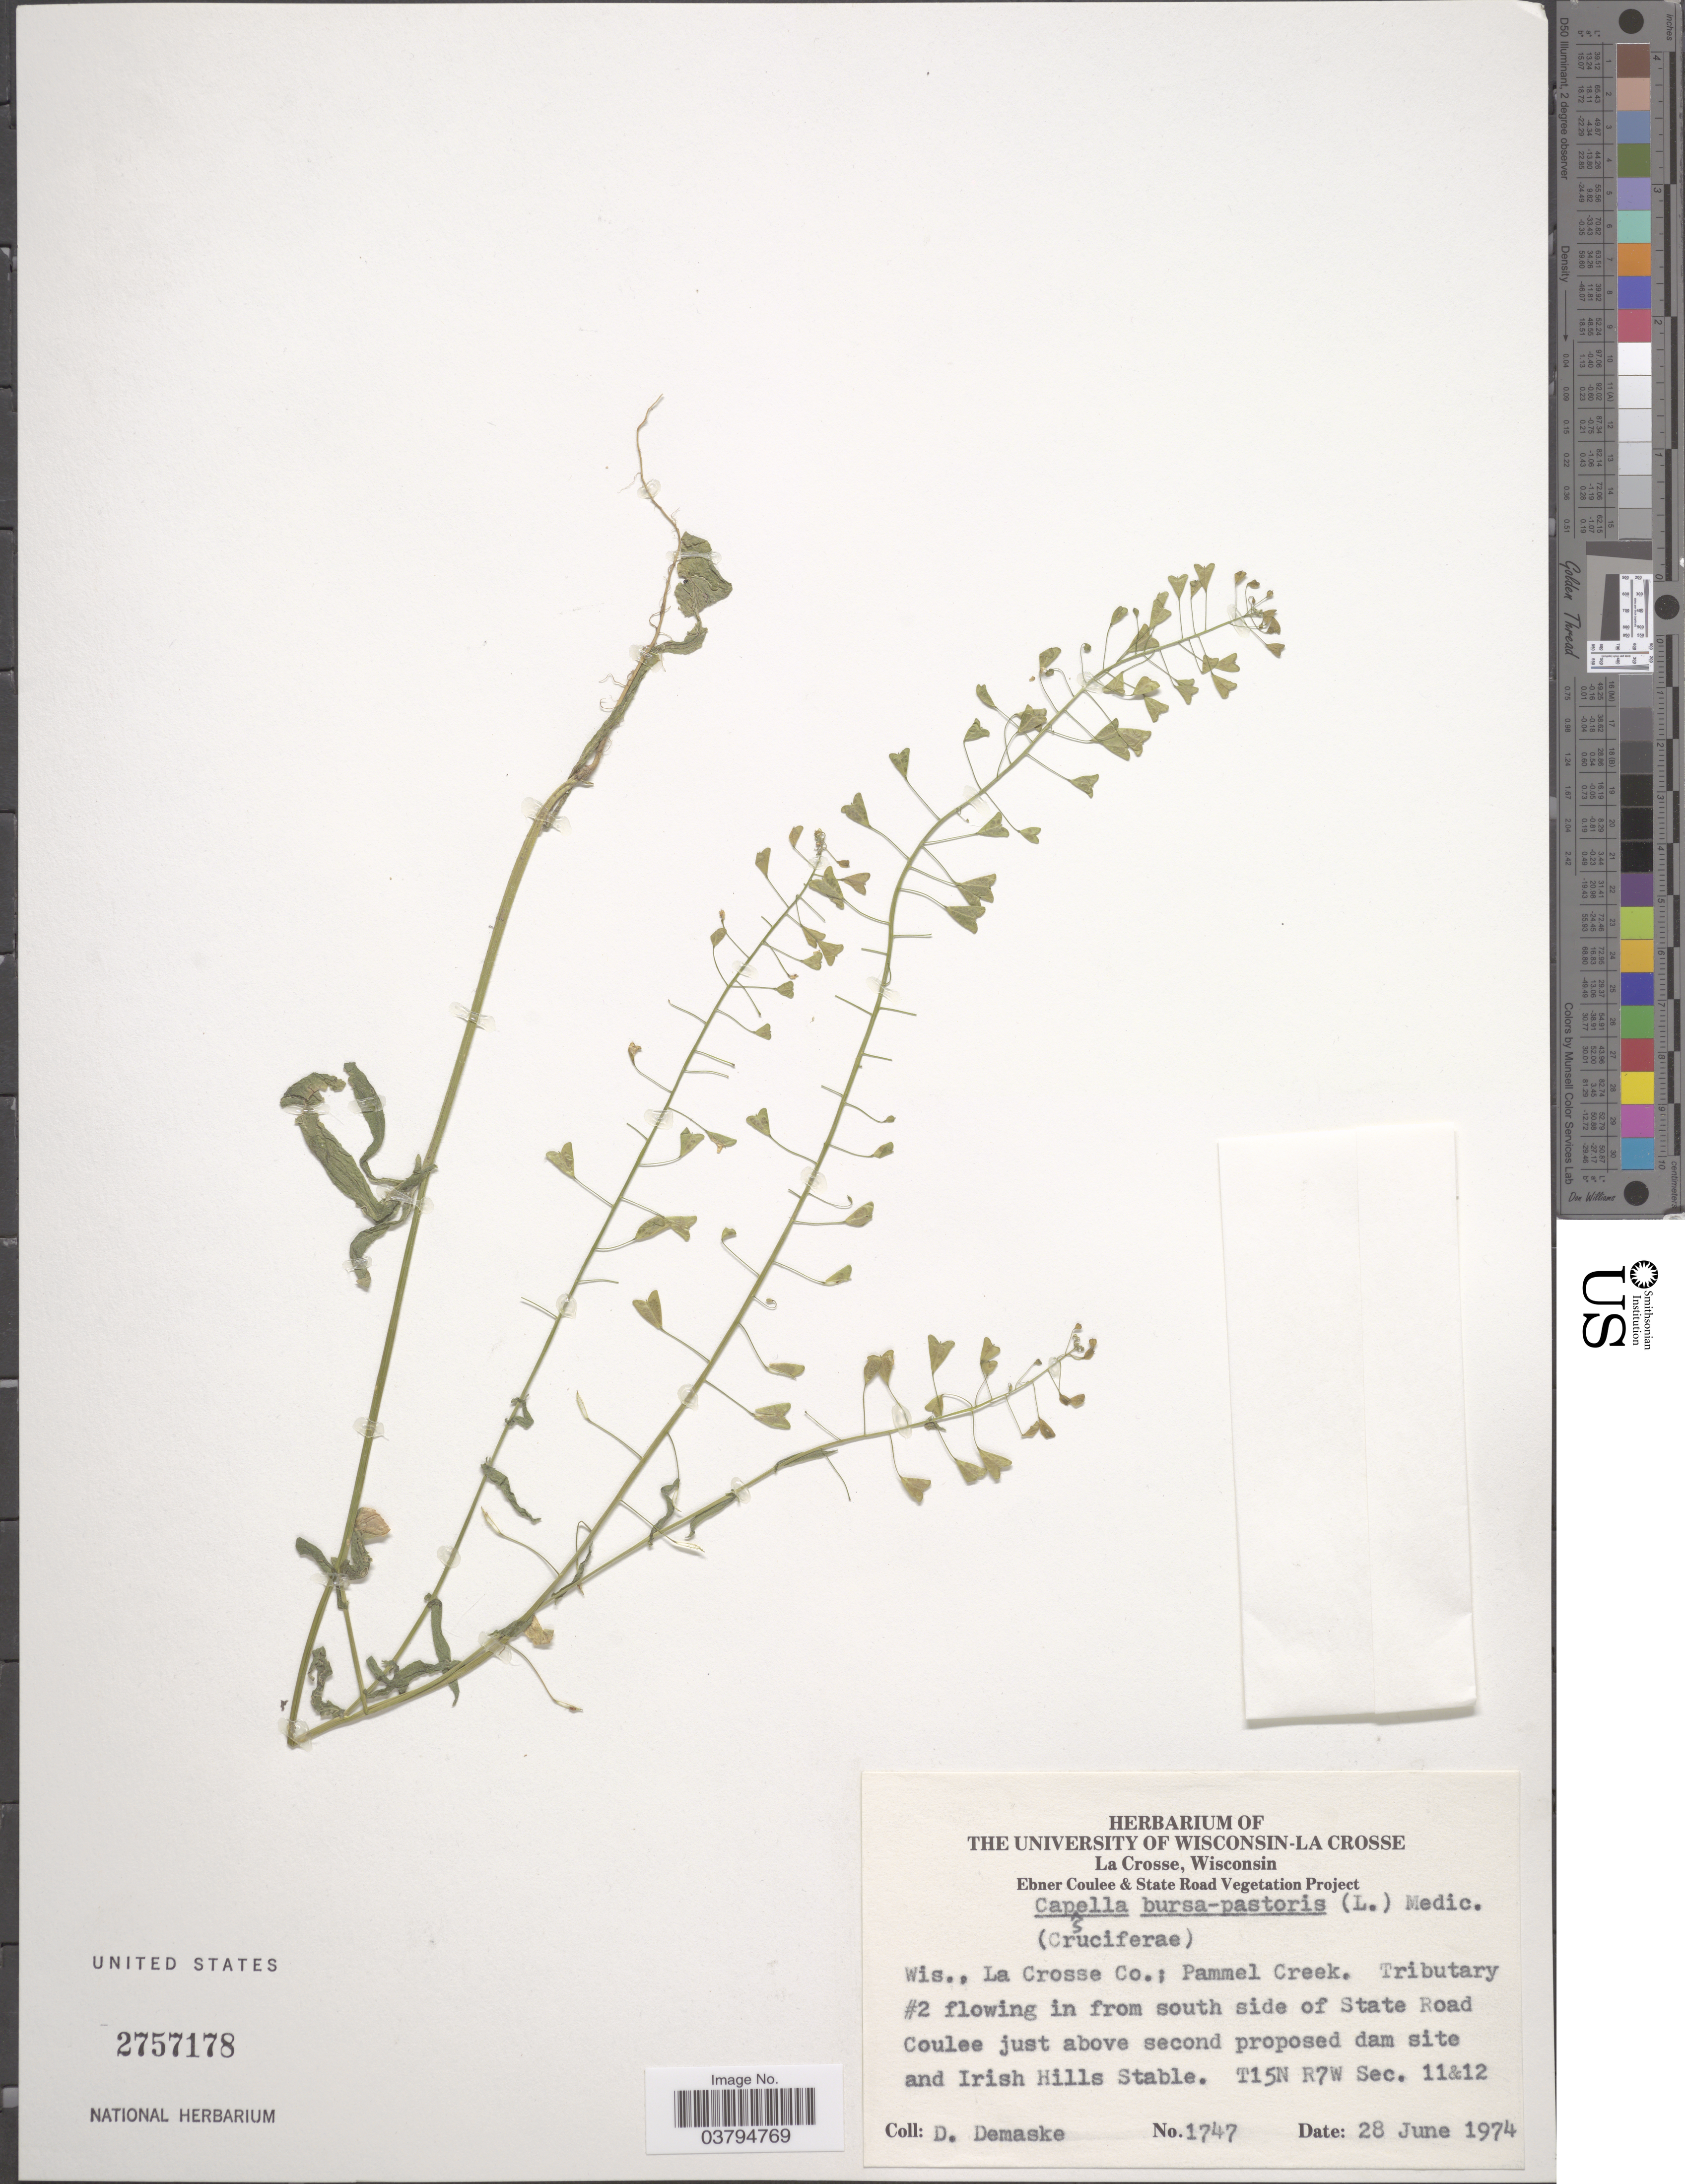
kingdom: Plantae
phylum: Tracheophyta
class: Magnoliopsida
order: Brassicales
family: Brassicaceae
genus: Capsella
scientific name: Capsella bursa-pastoris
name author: (L.) Medik.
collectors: D. Demaske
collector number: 1747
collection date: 1974-06-28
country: United States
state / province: Wisconsin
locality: La Crosse Co.; Pammel Creek. Tributary #2 flowing in from south side of State Road Coulee just above second proposed dam site and Irish Hills Stable. T15N R7W Sec. 11&12.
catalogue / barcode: US 2757178